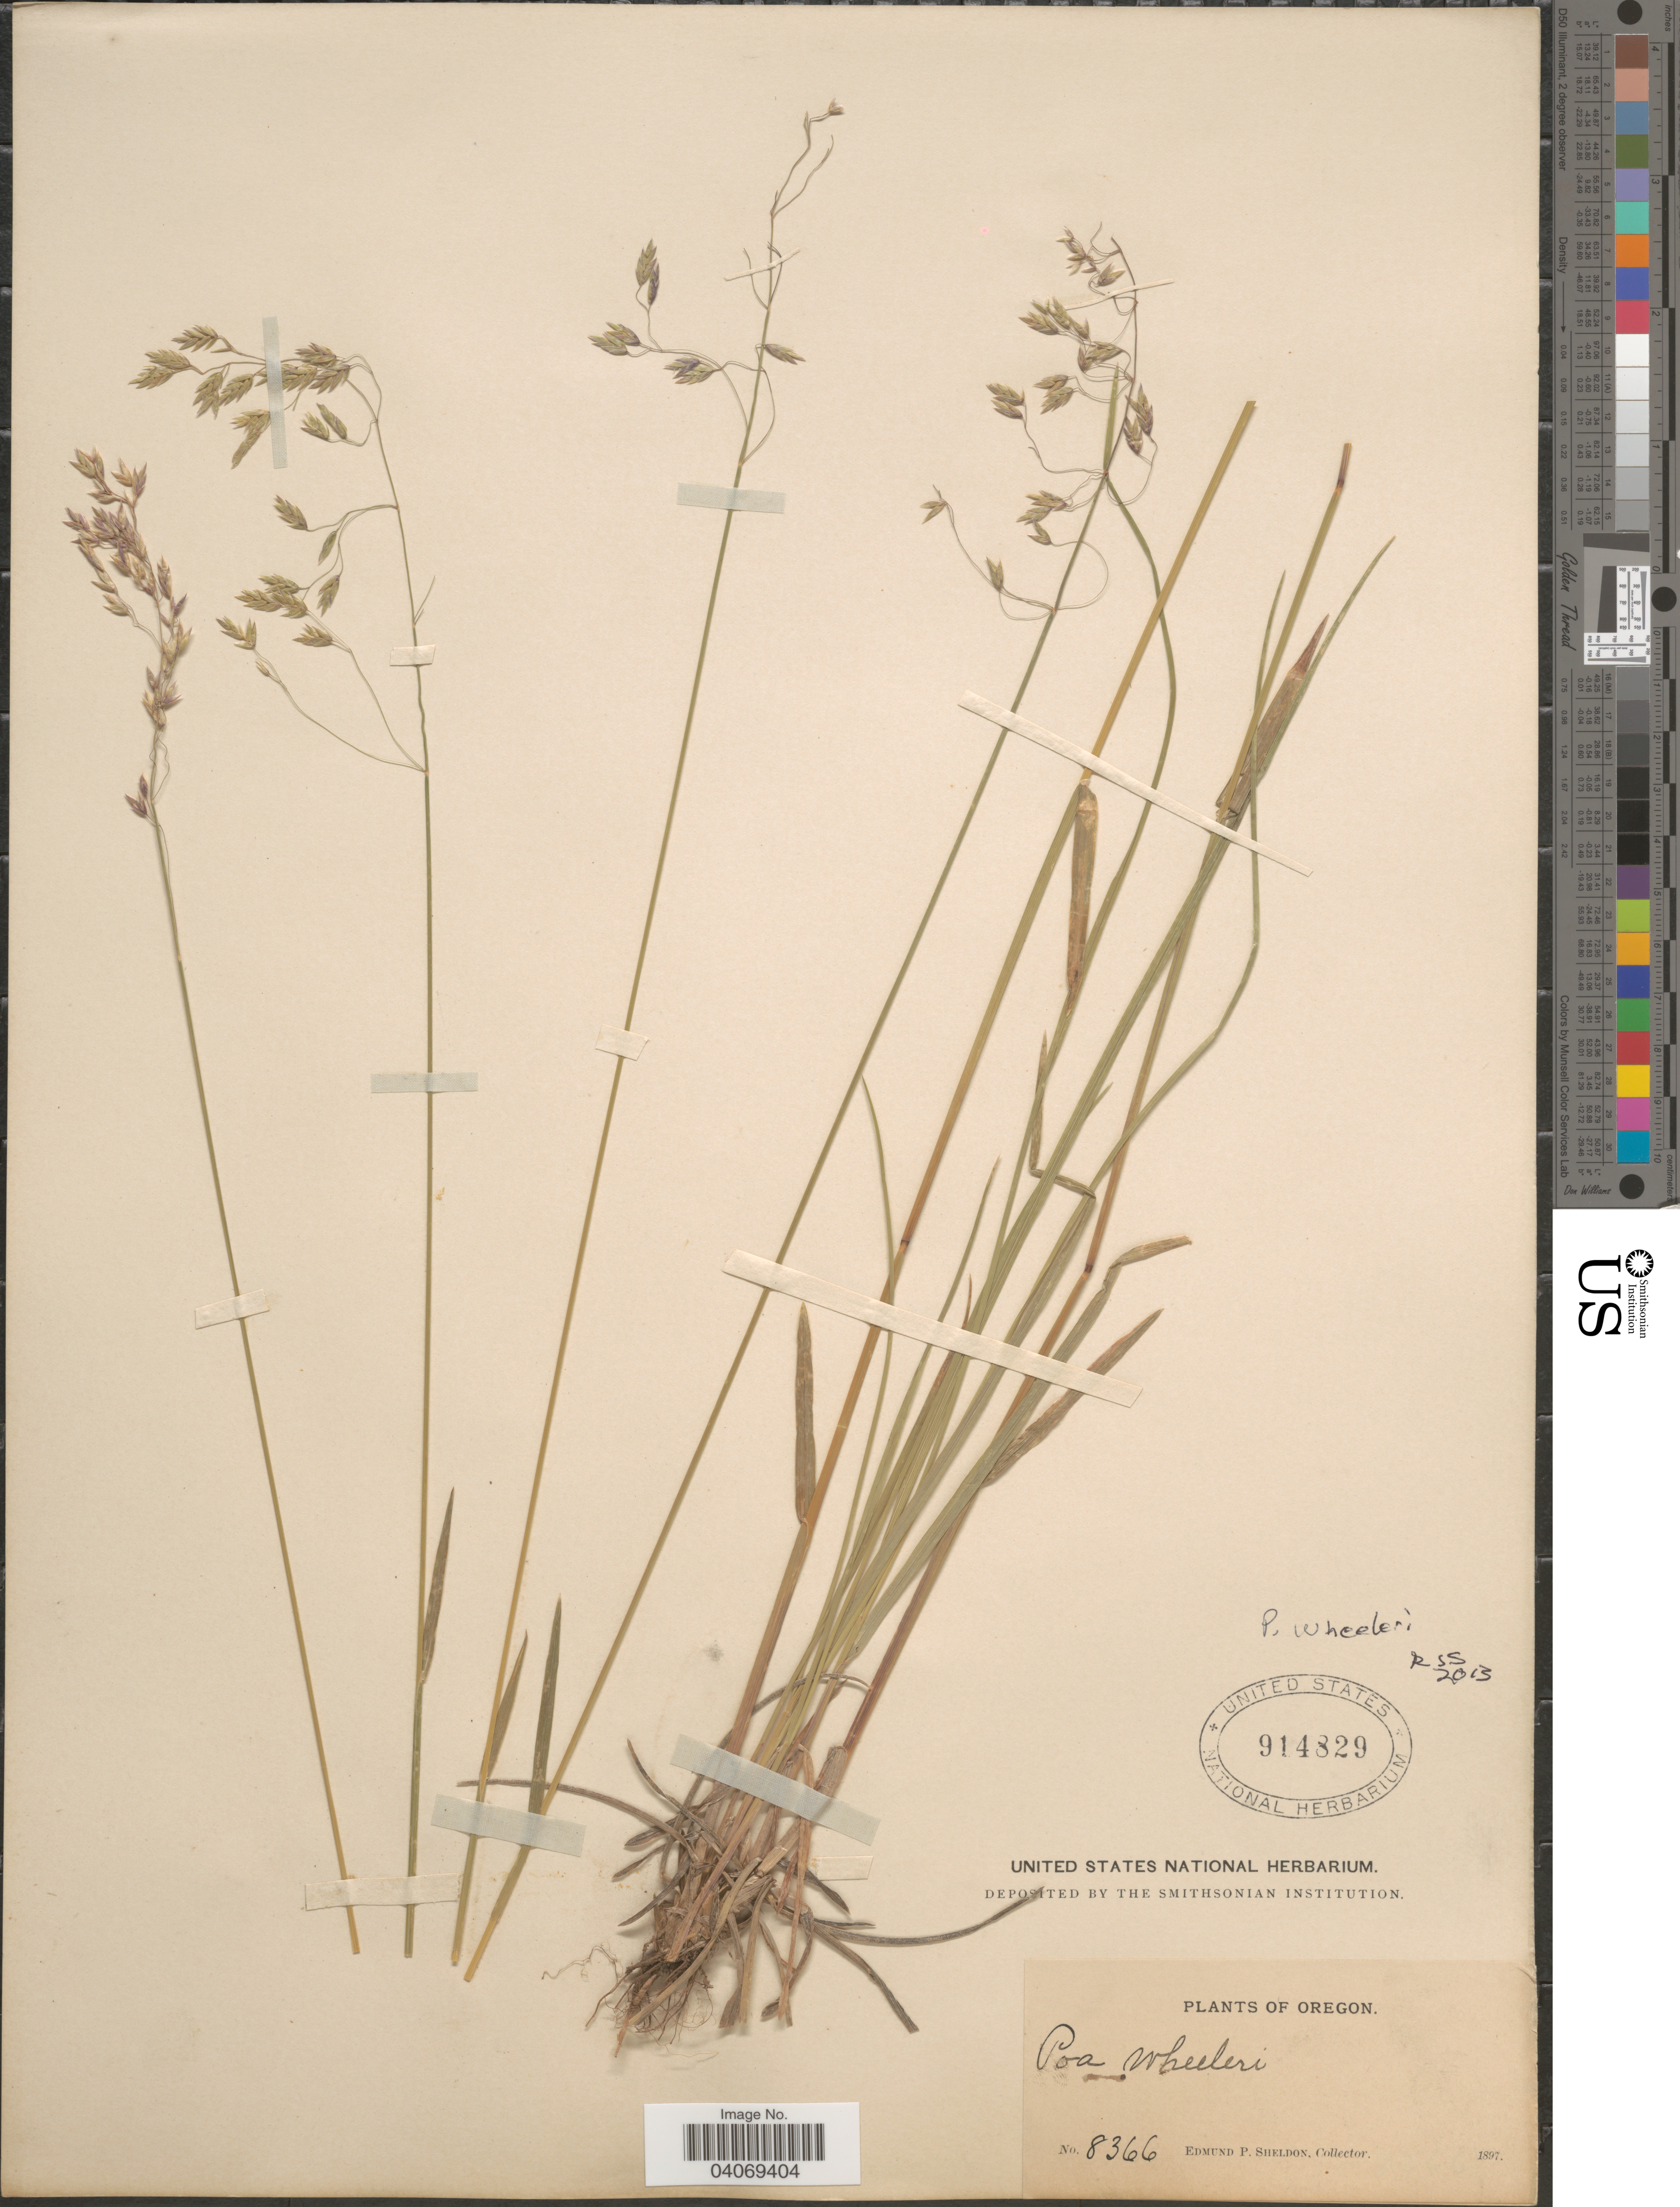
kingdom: Plantae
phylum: Tracheophyta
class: Liliopsida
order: Poales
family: Poaceae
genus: Poa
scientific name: Poa wheeleri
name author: Vasey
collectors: E. P. Sheldon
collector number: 8366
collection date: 1897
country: United States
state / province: Oregon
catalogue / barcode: US 914829